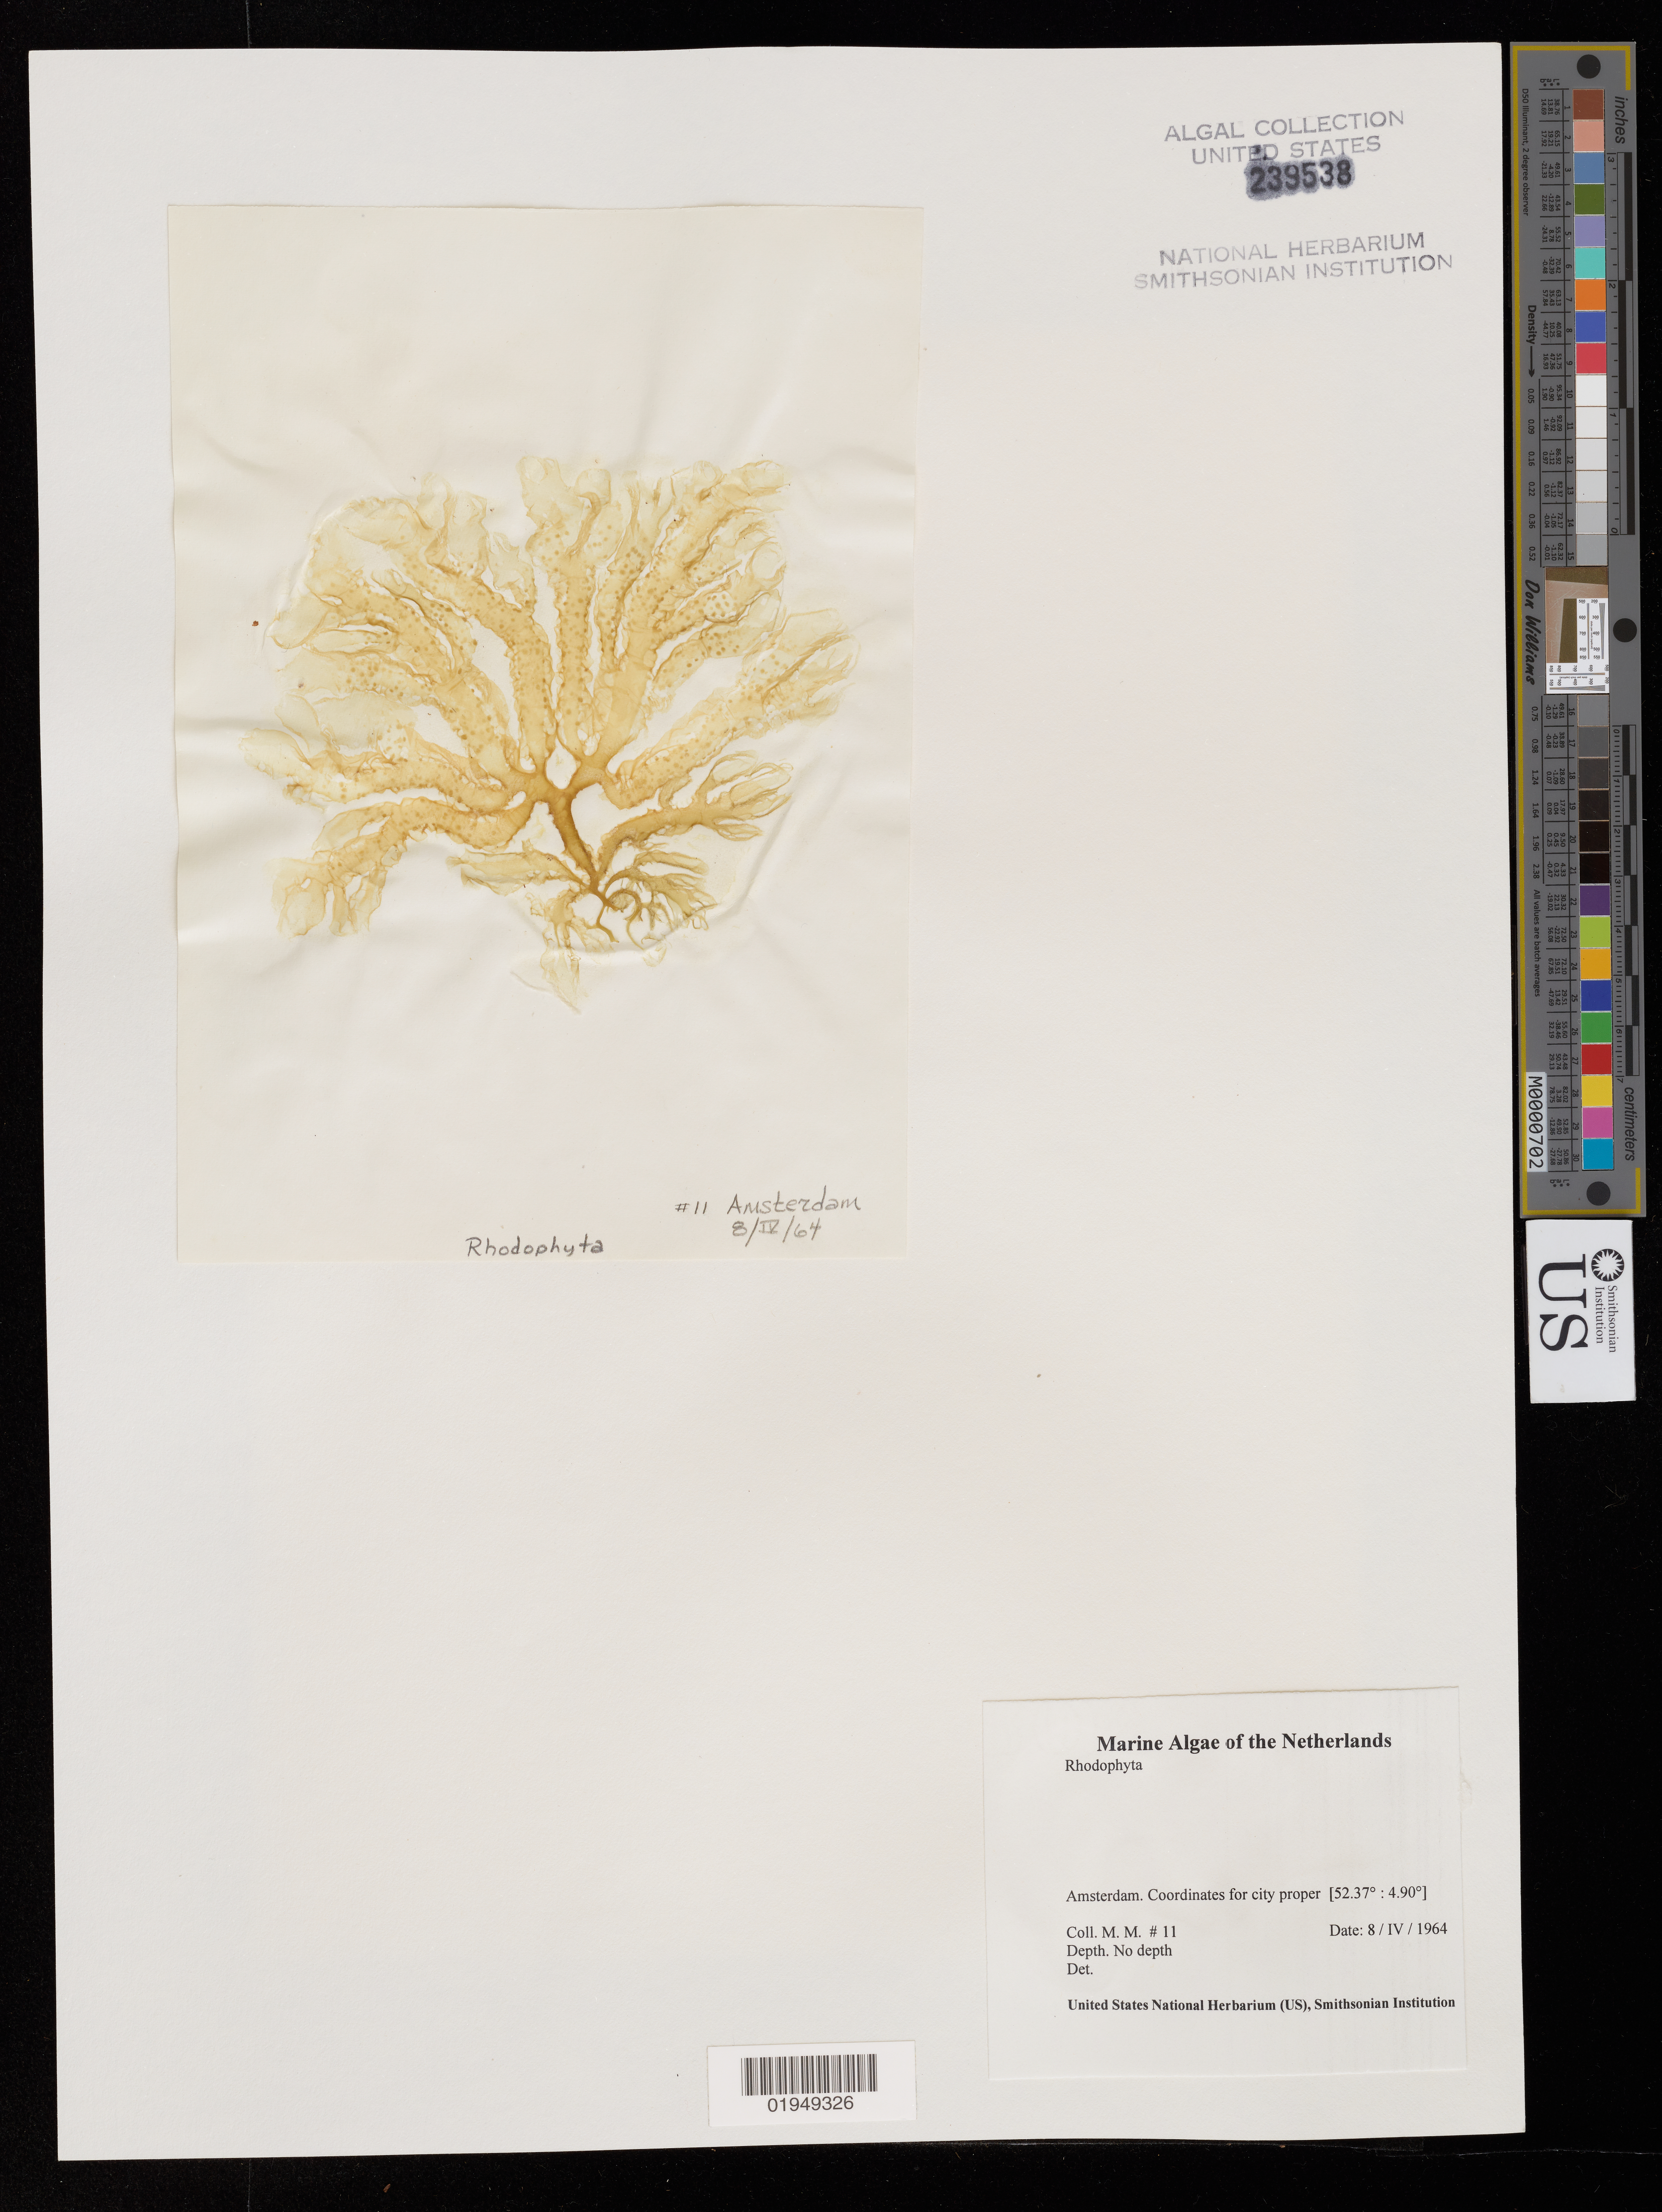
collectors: M. M.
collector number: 11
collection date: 1964-04-08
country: Netherlands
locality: Amsterdam. Coordinates for city proper [52.37° : 4.90°]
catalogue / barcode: US 239538